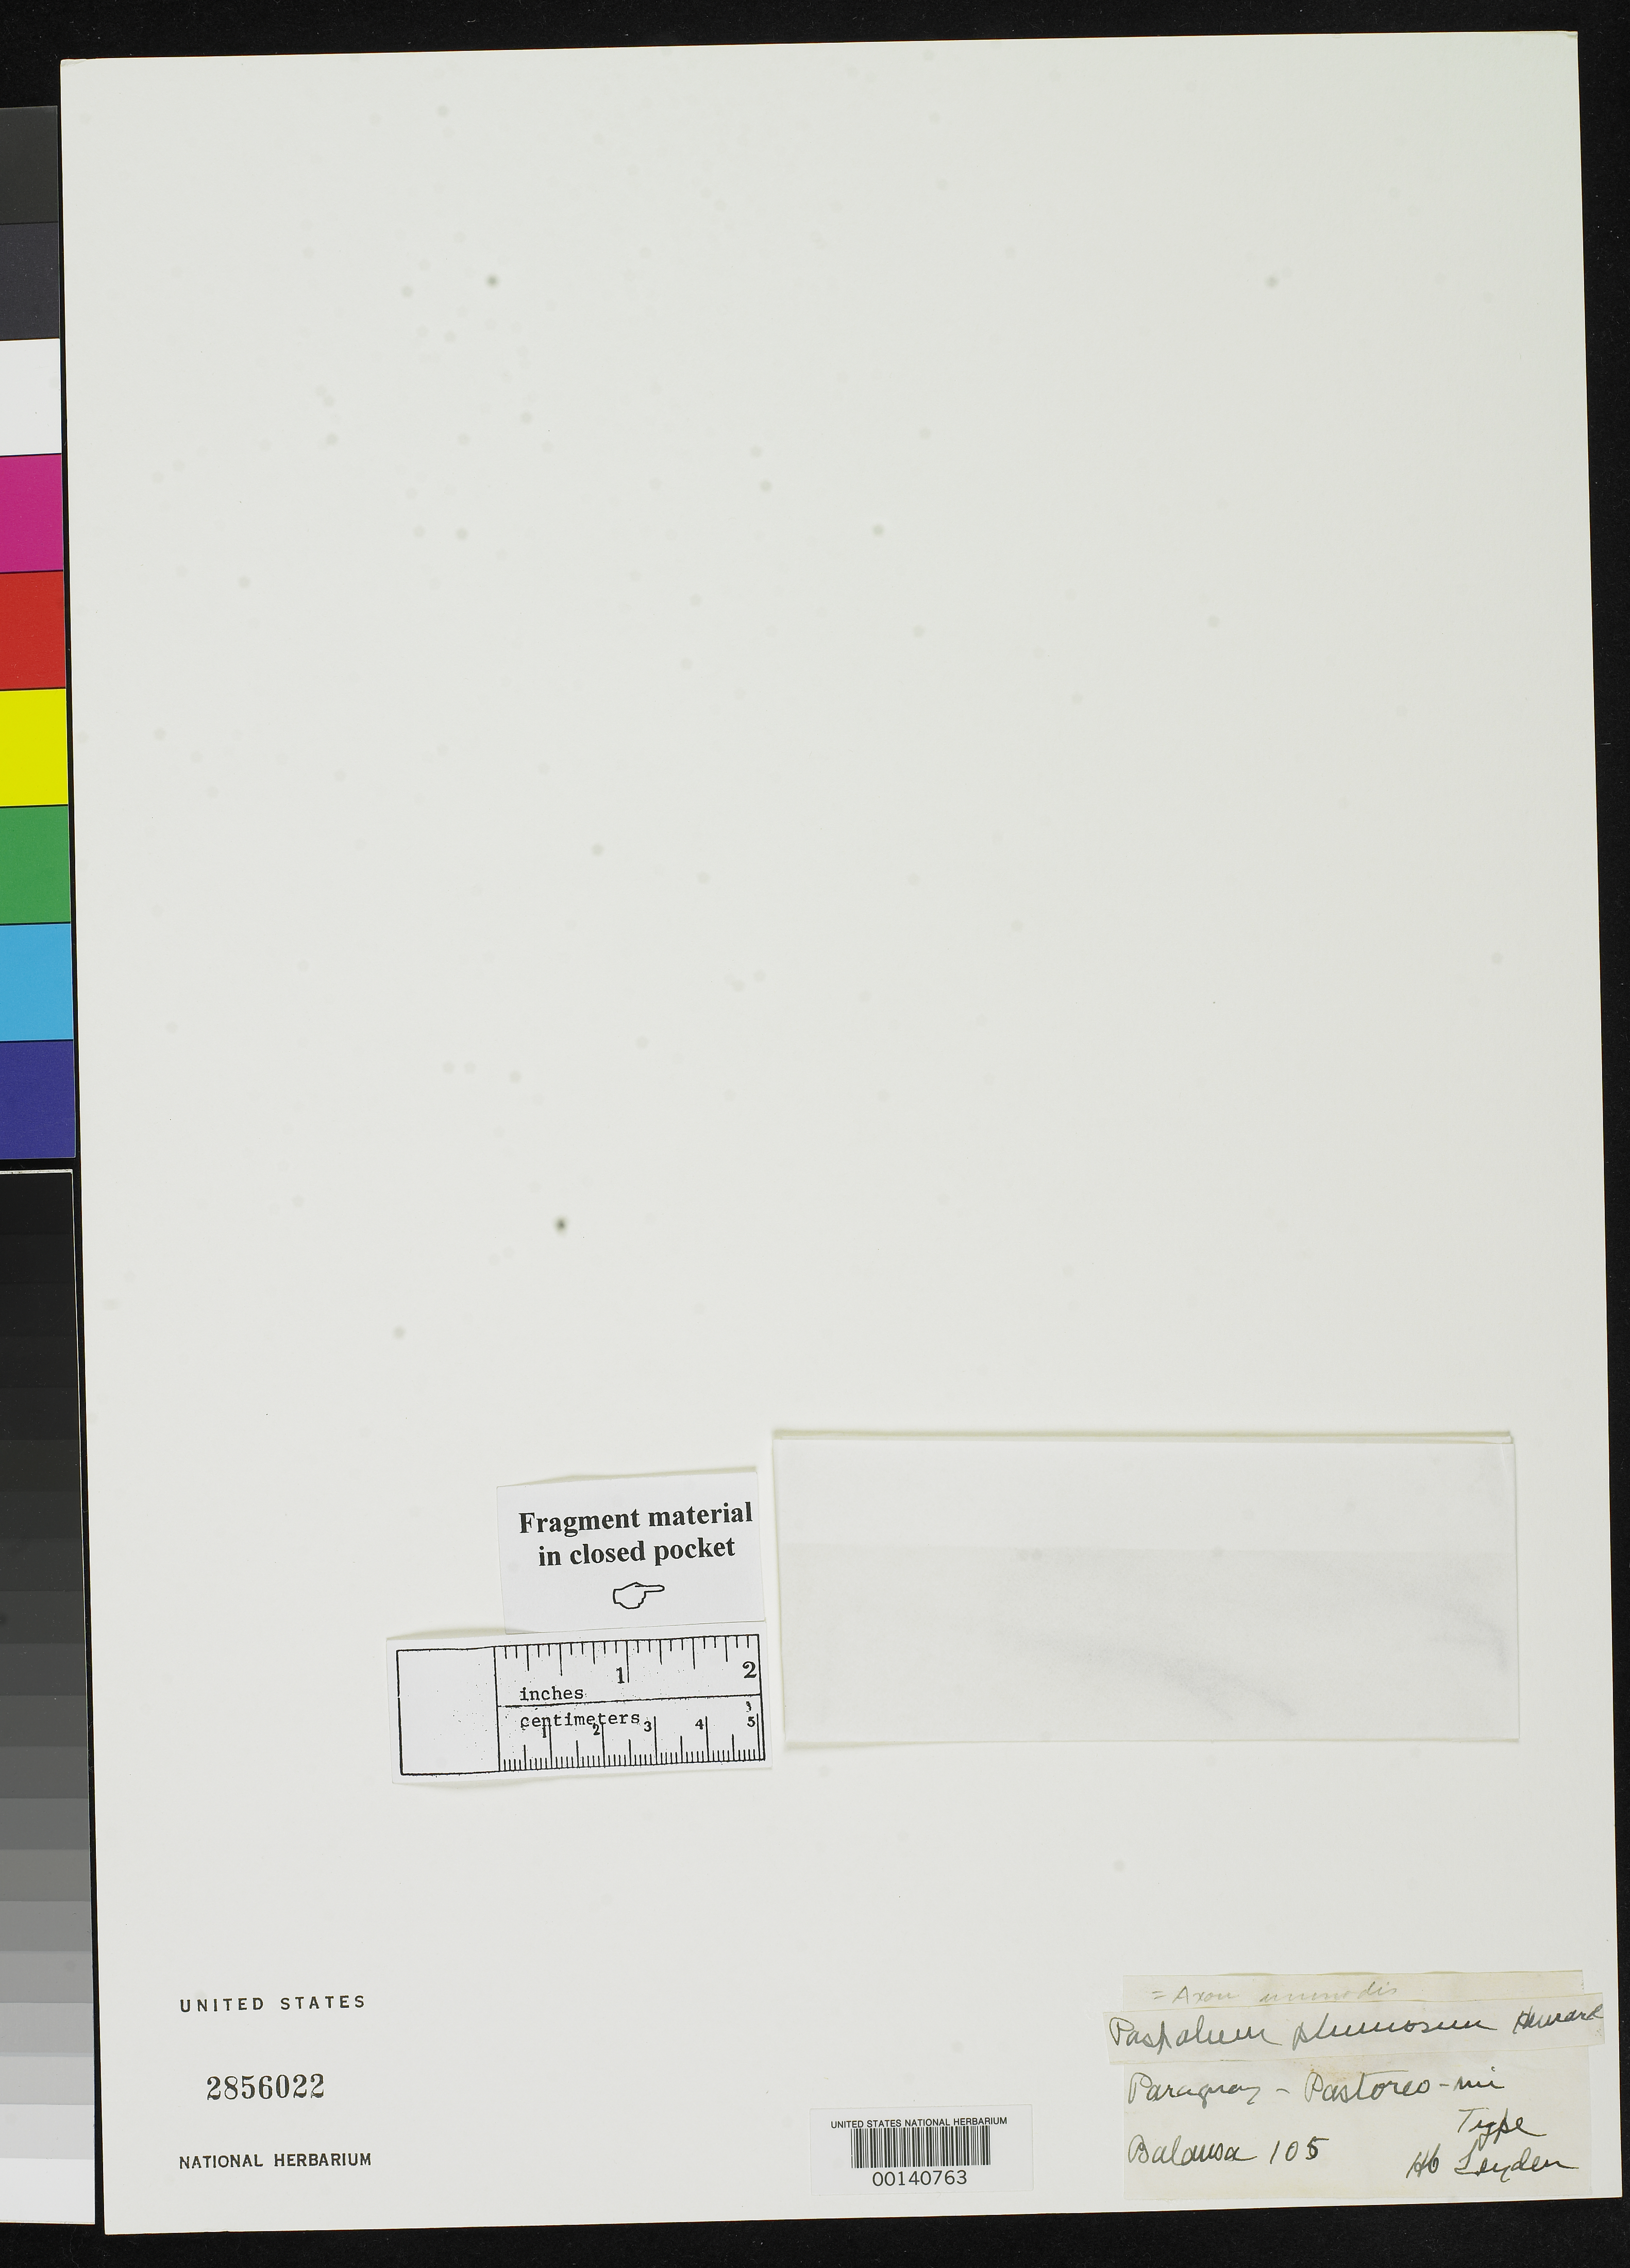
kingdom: Plantae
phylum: Tracheophyta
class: Liliopsida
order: Poales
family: Poaceae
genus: Paspalum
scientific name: Paspalum plumosum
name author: Henr.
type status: Type Fragment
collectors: B. Balansa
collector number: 105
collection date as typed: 24 Sep 1874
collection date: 1874-09-24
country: Paraguay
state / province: Guairá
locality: Pastoreo-me, Cordillera de Villarrica.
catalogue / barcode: US 2856022